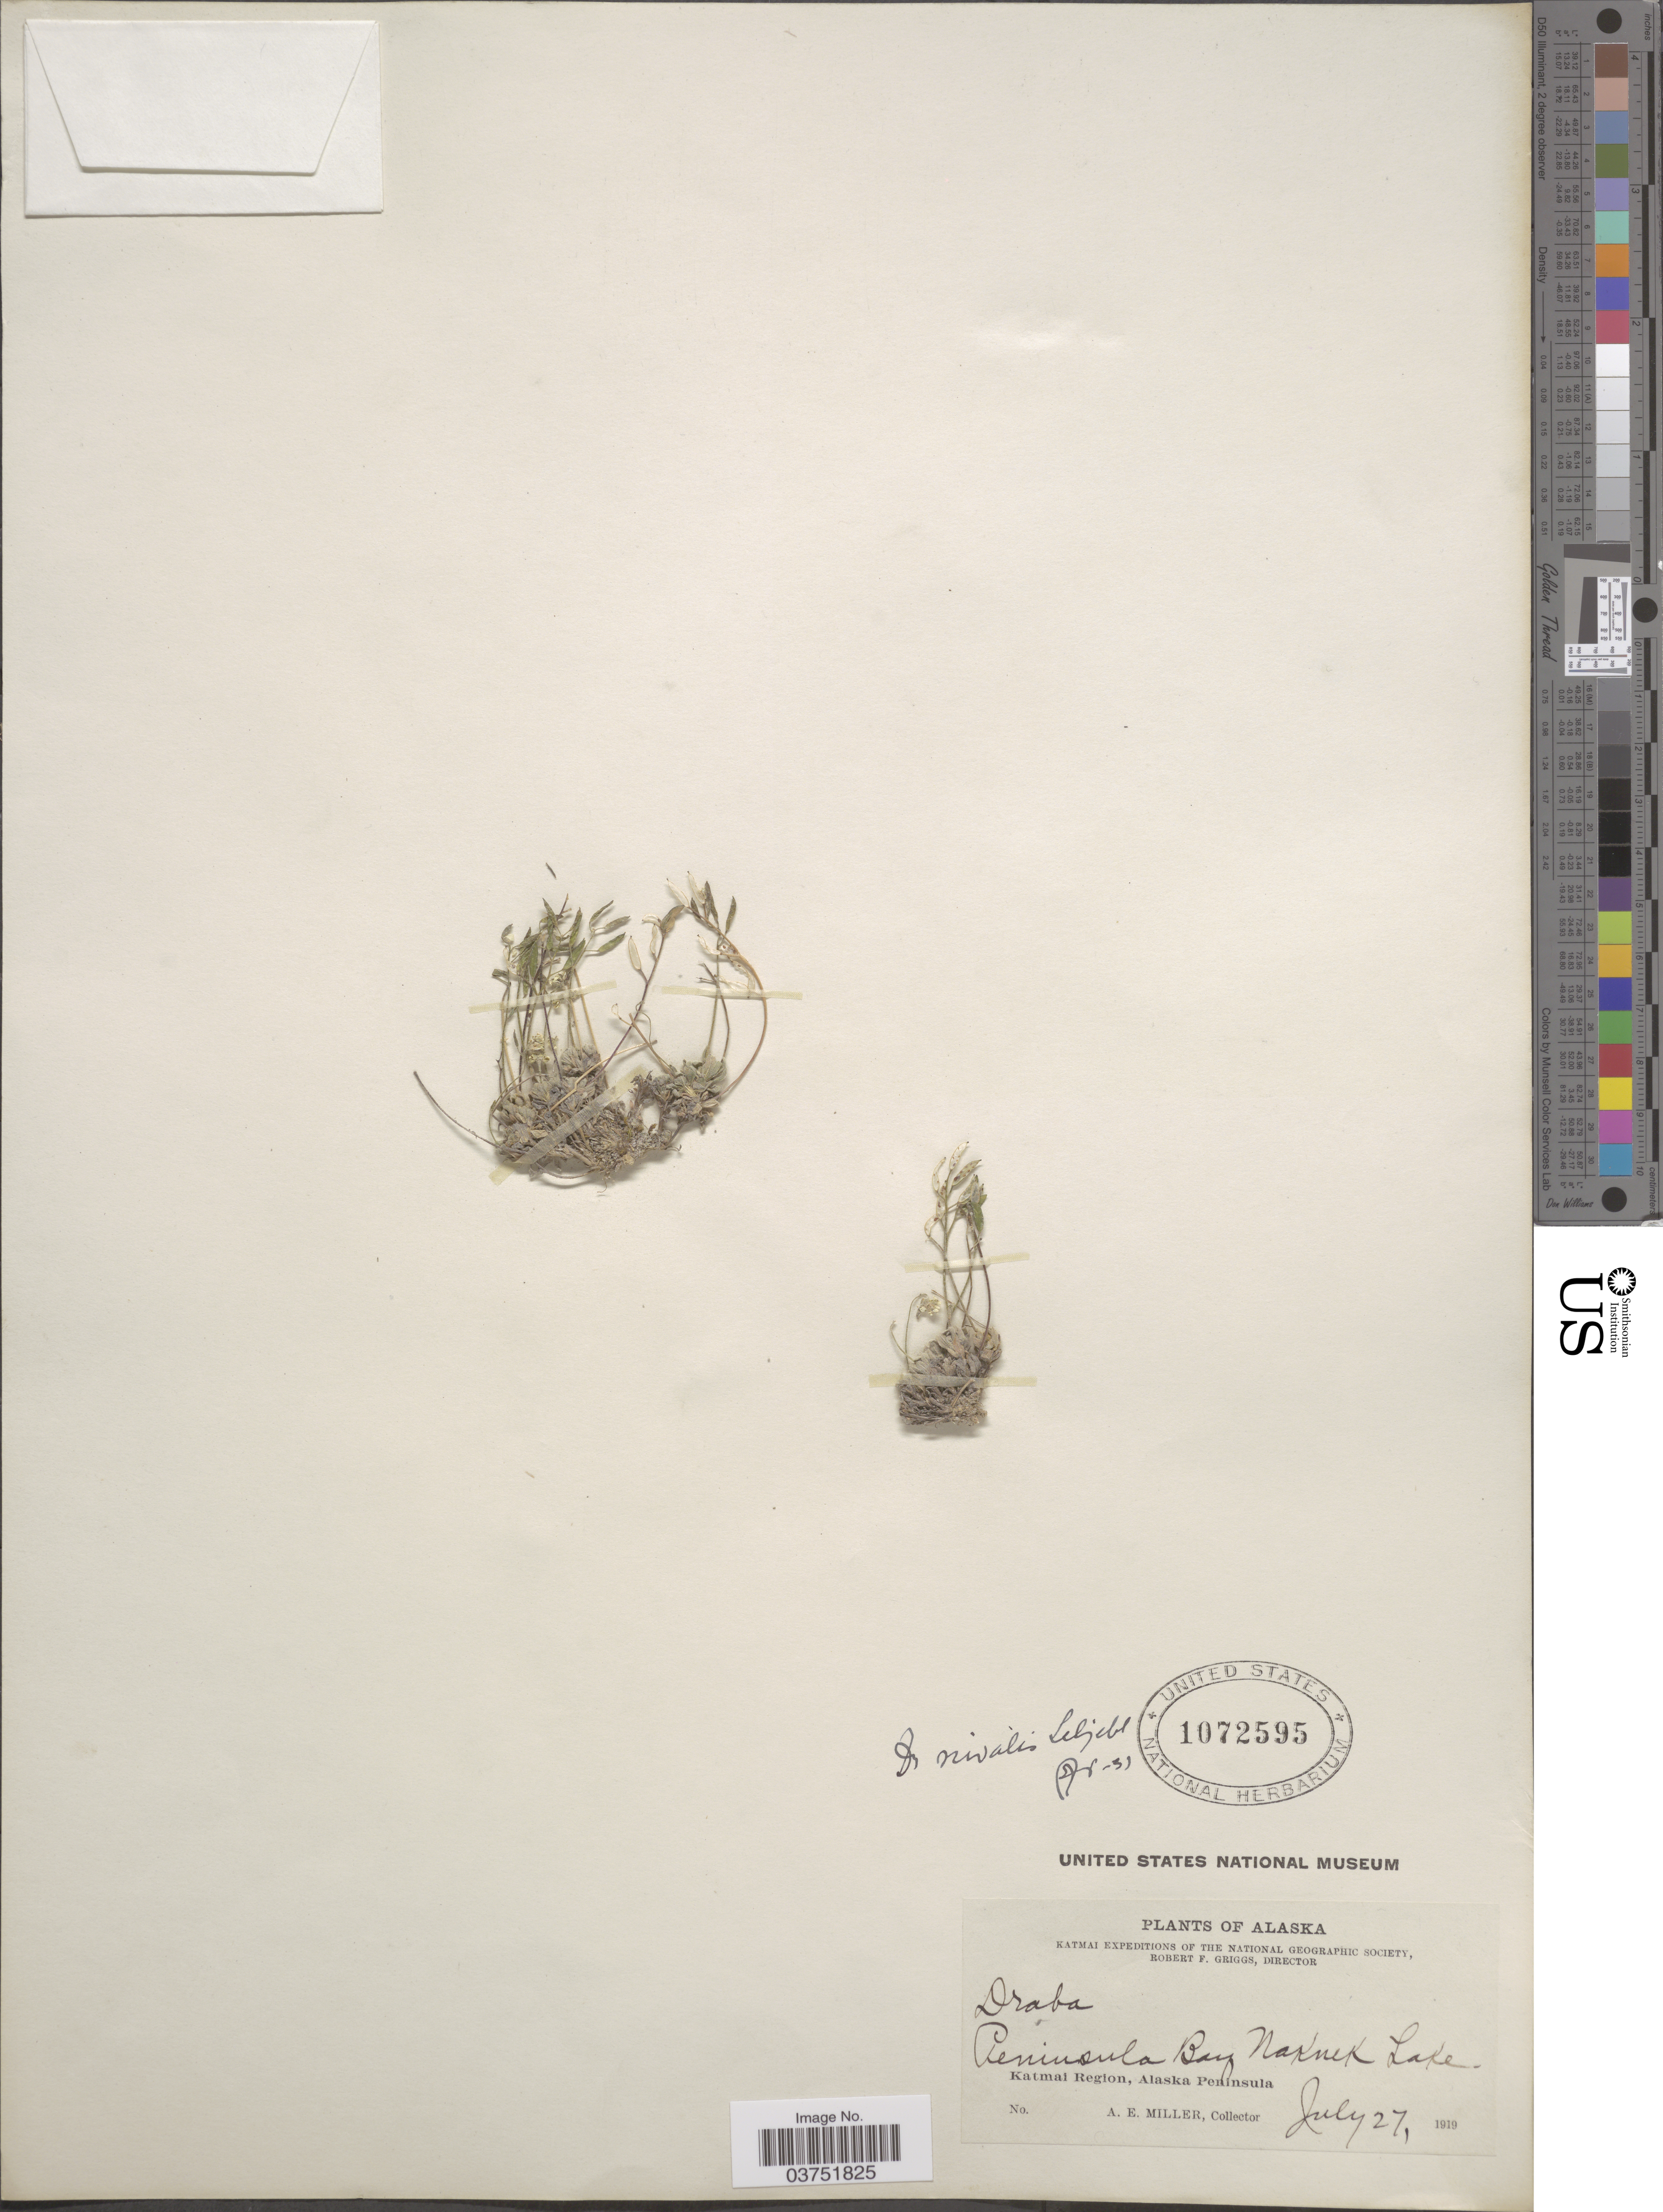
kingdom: Plantae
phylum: Tracheophyta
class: Magnoliopsida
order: Brassicales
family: Brassicaceae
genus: Draba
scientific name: Draba nivalis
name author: Lilj.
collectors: A. E. Miller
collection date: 1919-07-27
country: United States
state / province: Alaska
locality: Peninsula Bay Naknek Lake. Katmai Region, Alaska Peninsula.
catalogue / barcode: US 1072595